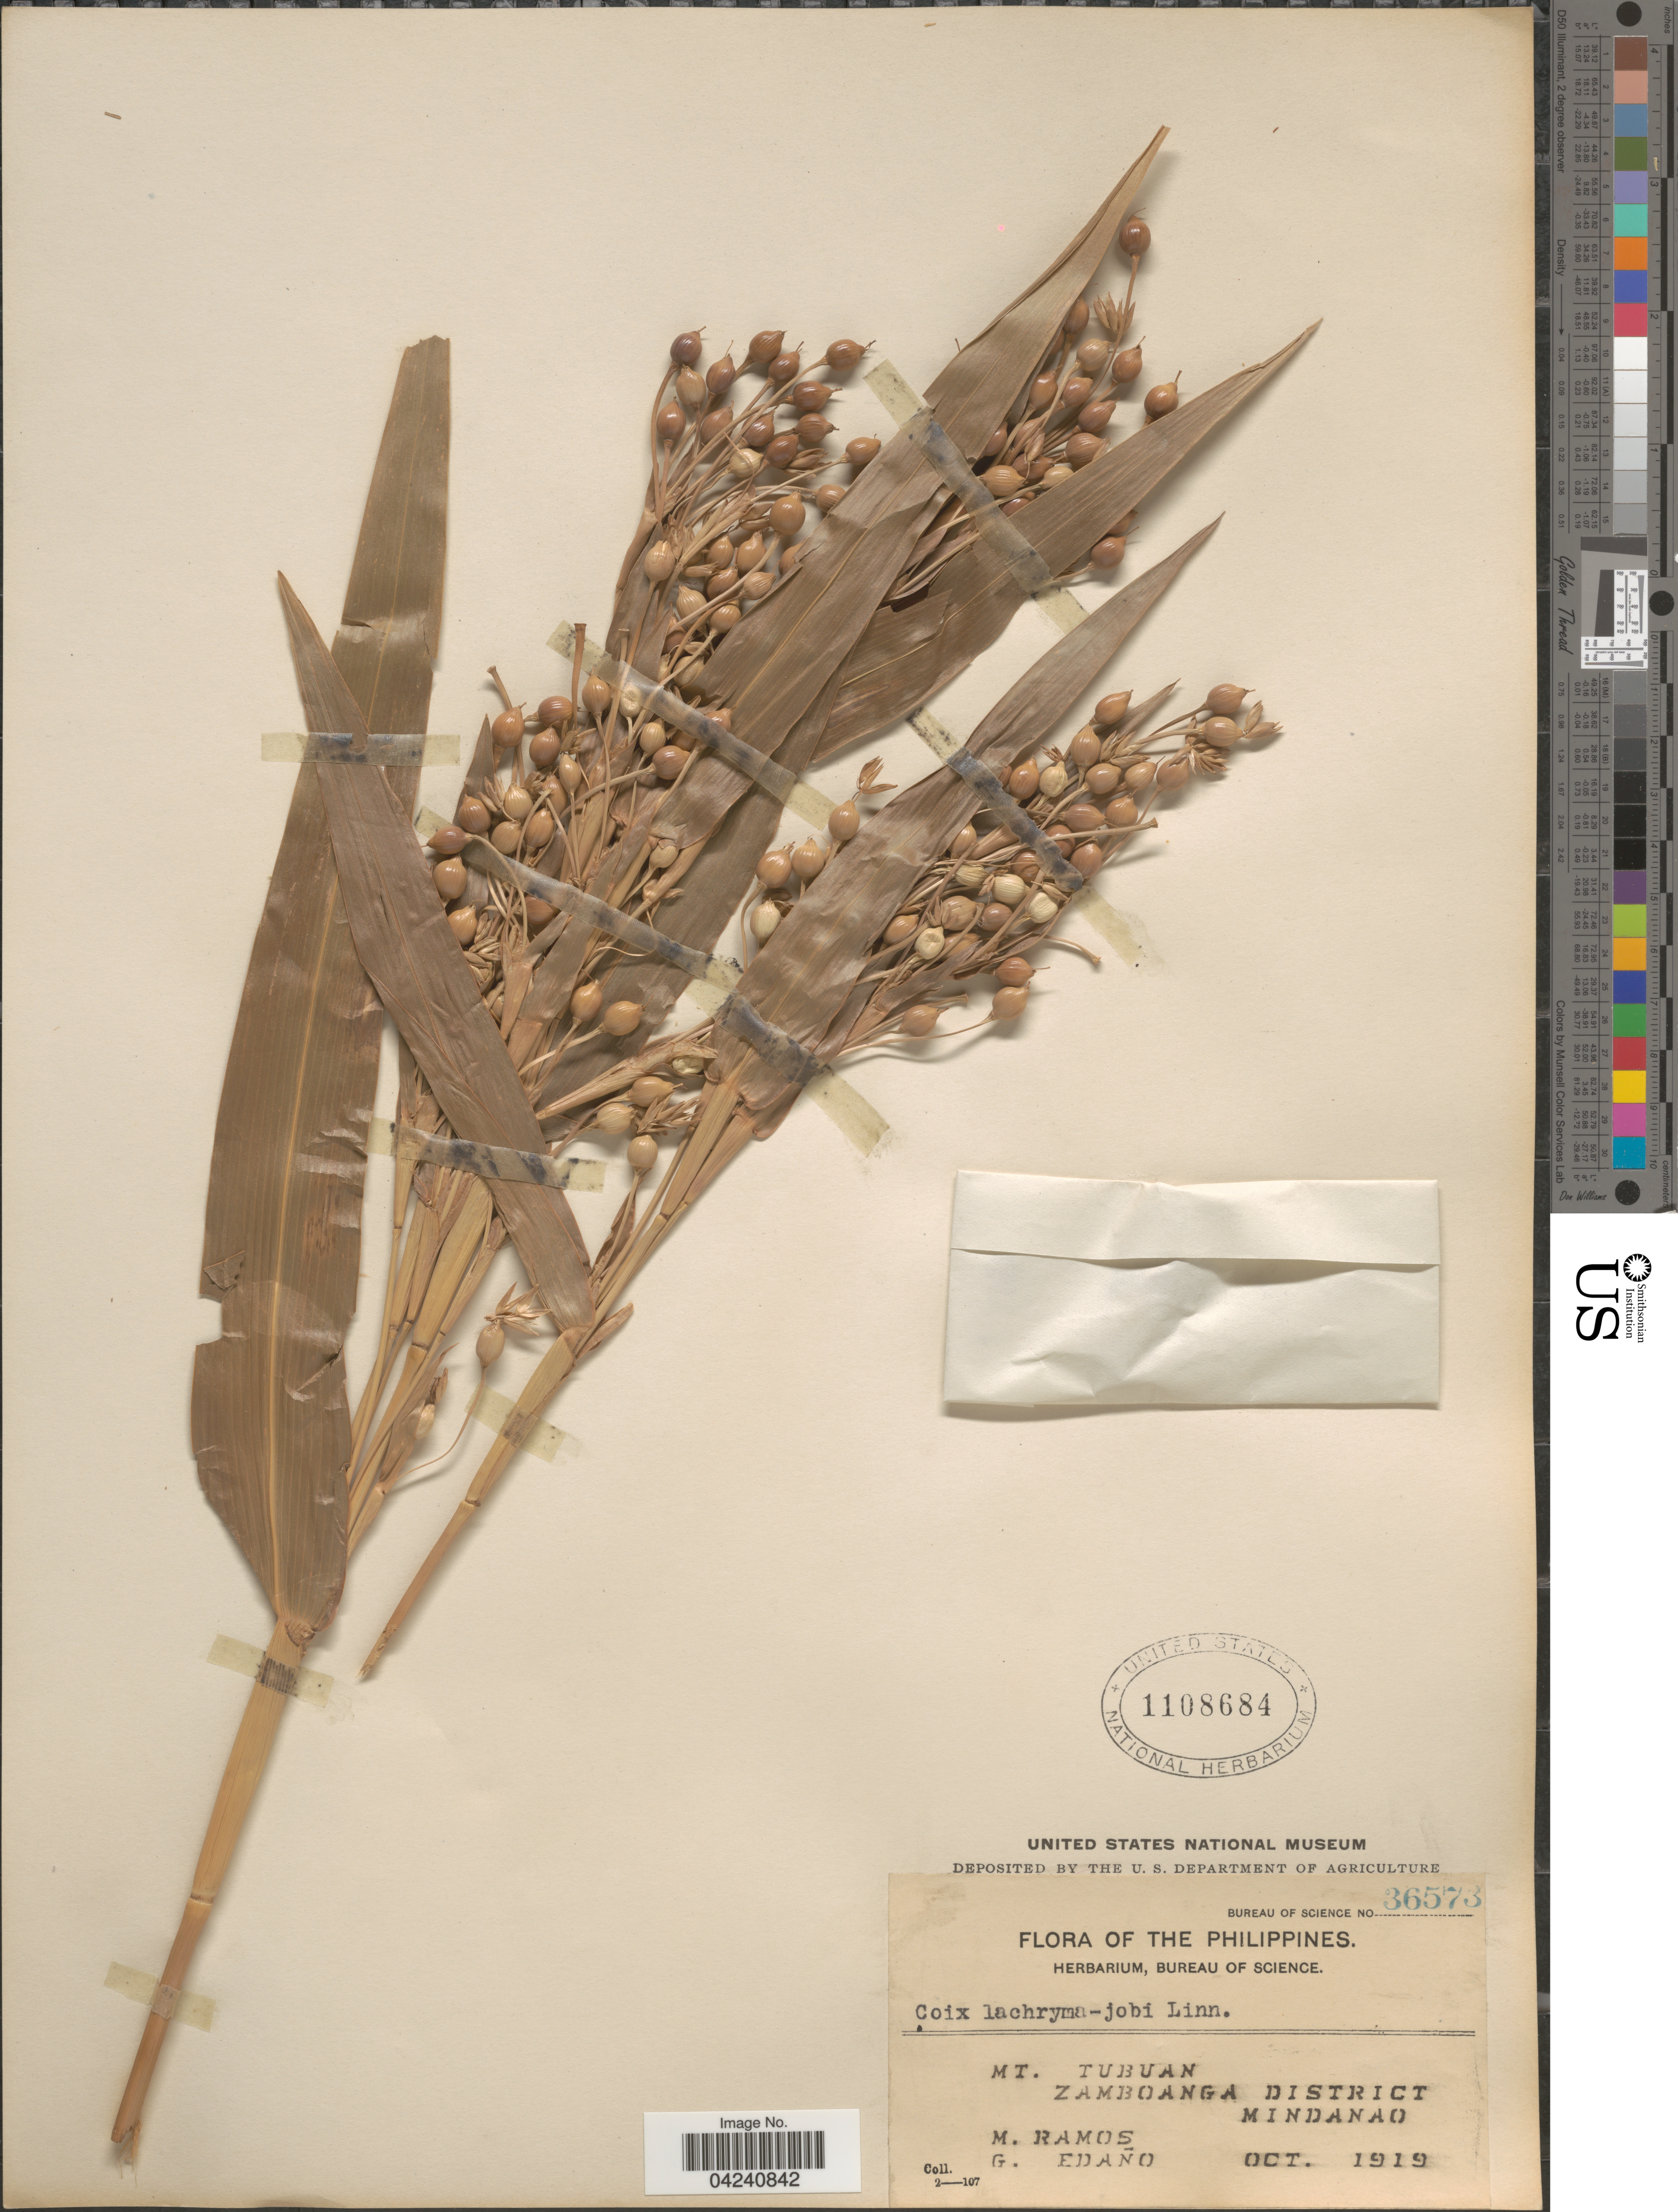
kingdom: Plantae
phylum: Tracheophyta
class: Liliopsida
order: Poales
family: Poaceae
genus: Coix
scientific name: Coix lacryma-jobi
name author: L.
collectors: M. Ramos & G. Edaño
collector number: Bureau of Science 36573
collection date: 1919-10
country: Philippines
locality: Mt. Tubuan. Zamboanga District. Mindanao.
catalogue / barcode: US 1108684